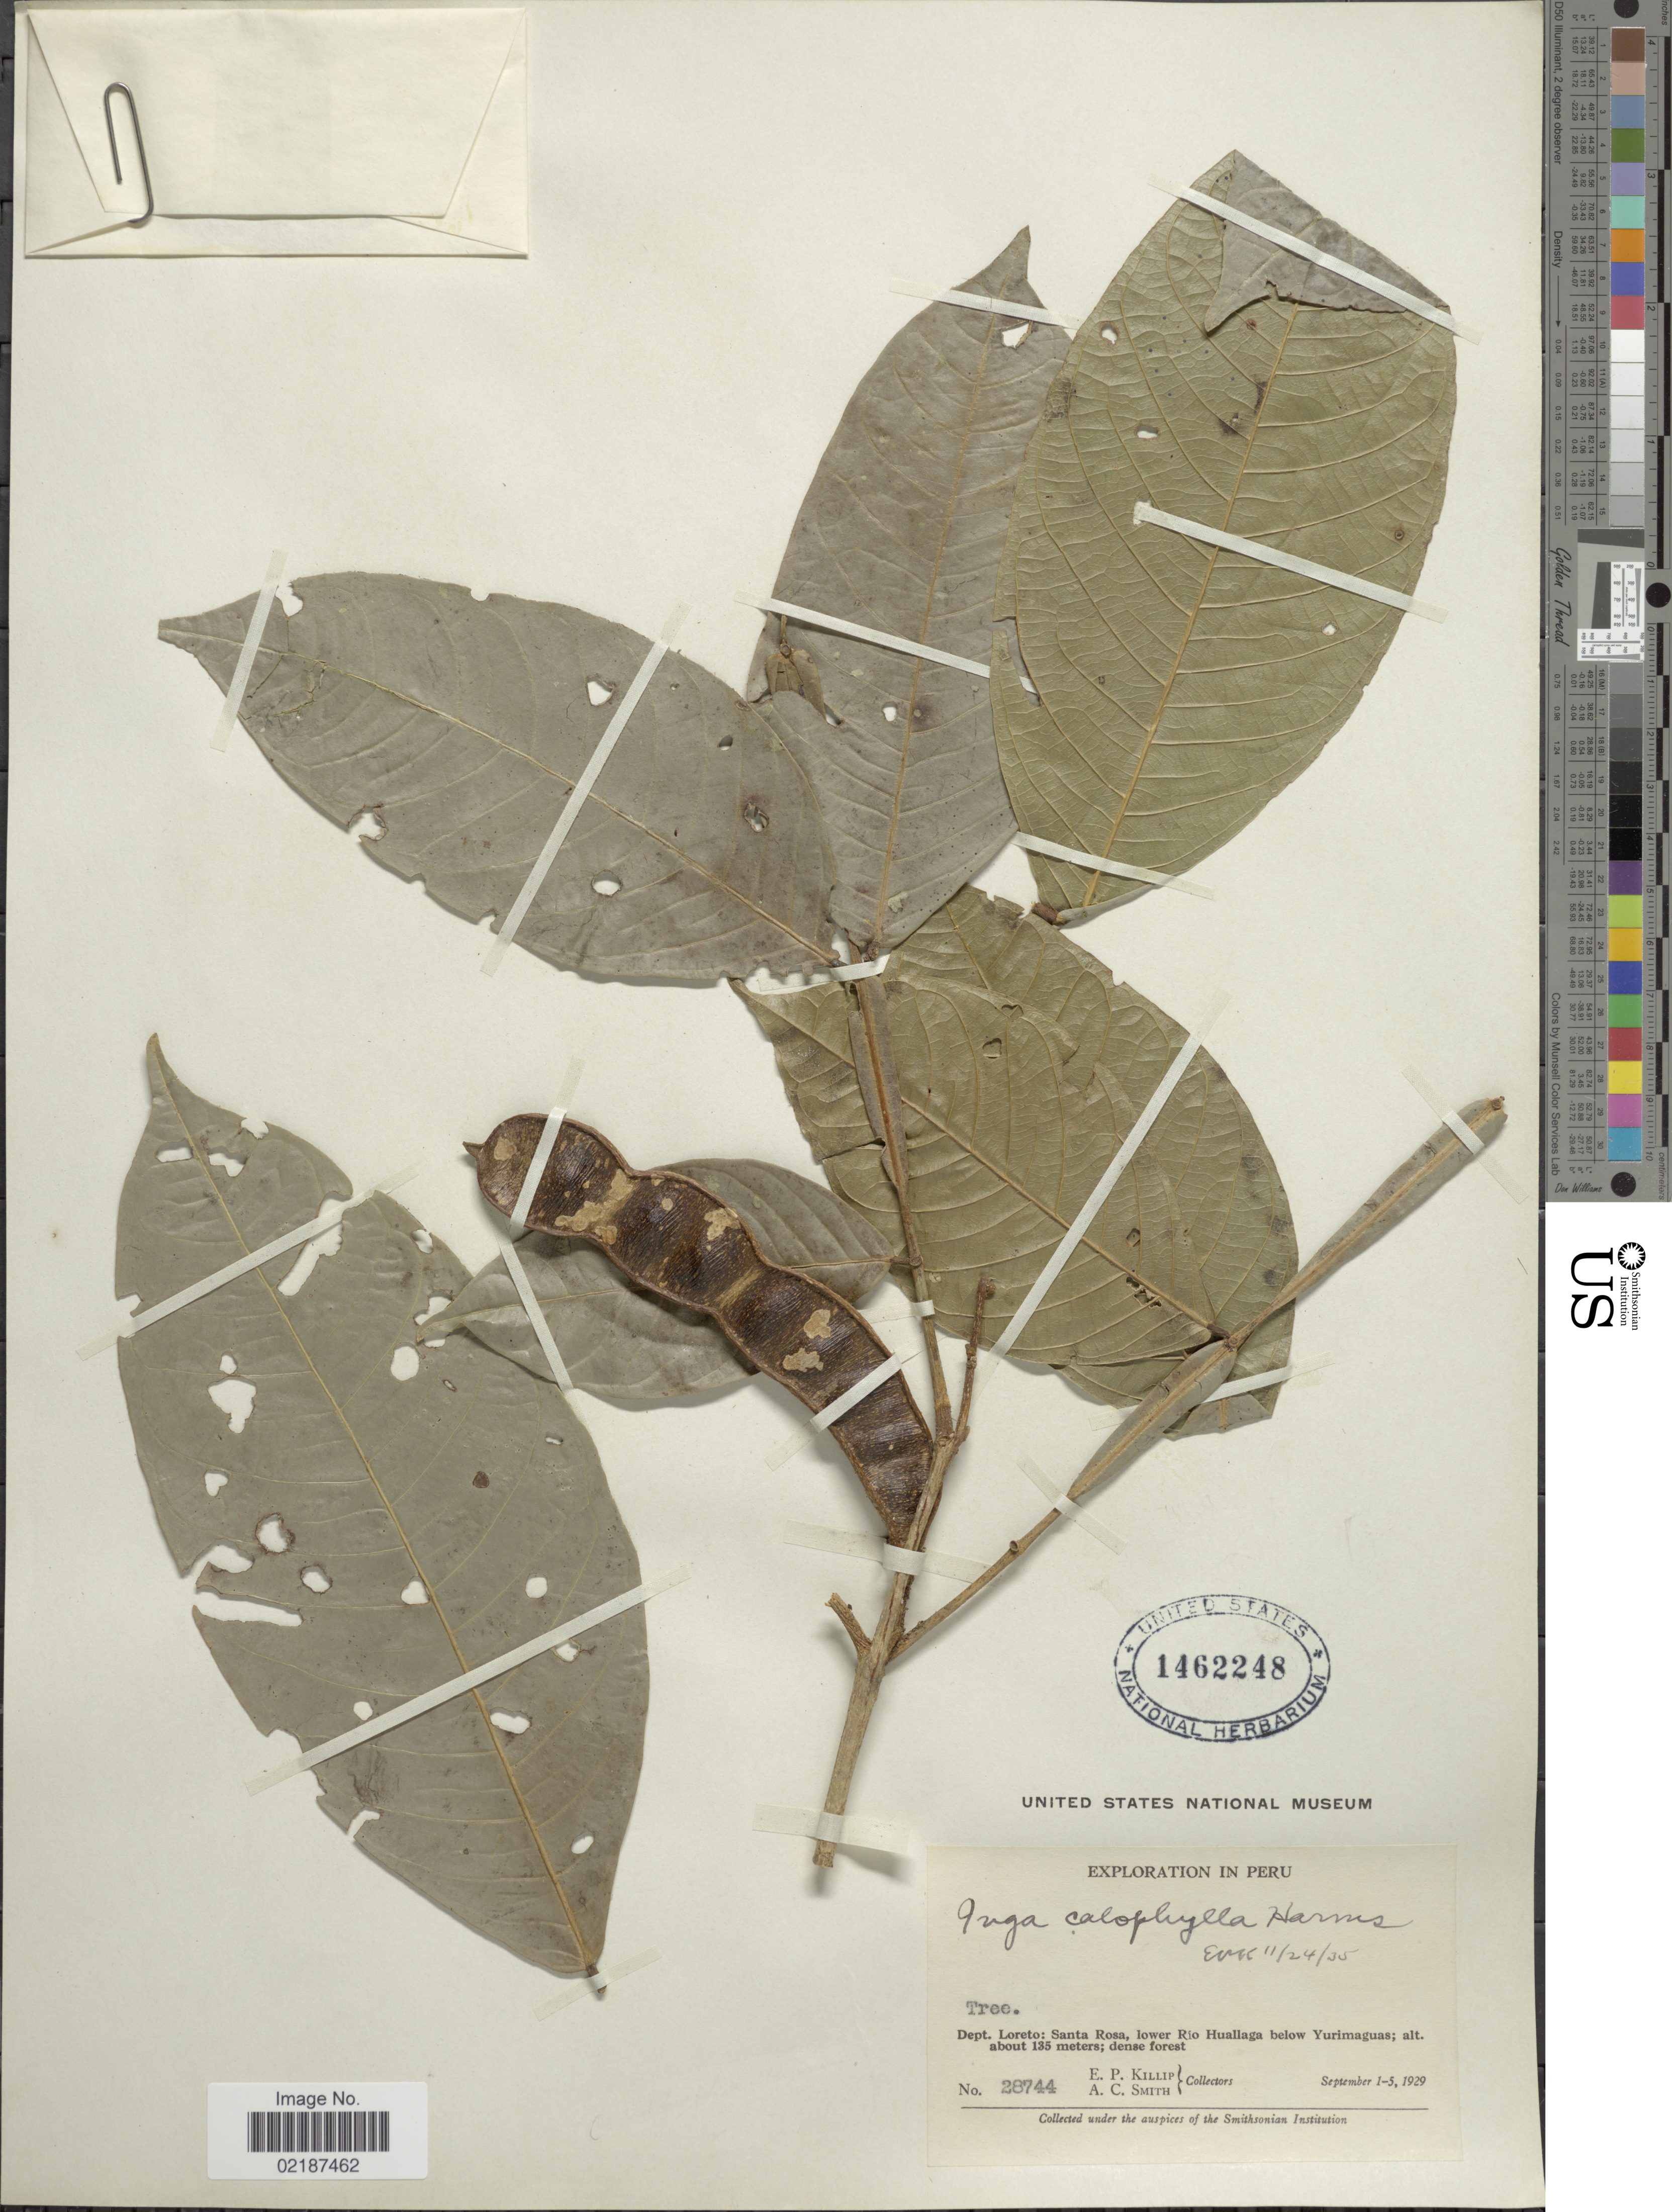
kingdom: Plantae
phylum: Tracheophyta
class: Magnoliopsida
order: Fabales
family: Fabaceae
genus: Inga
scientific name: Inga chartacea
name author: Poepp. & Endl.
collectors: E. P. Killip & A. C. Smith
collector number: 28744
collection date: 1929-09-01/1929-09-05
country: Peru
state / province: Loreto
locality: Dept. Loreto: Santa Rosa, lower Rio Huallaga below Yurimaguas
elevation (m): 135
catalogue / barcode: US 1462248